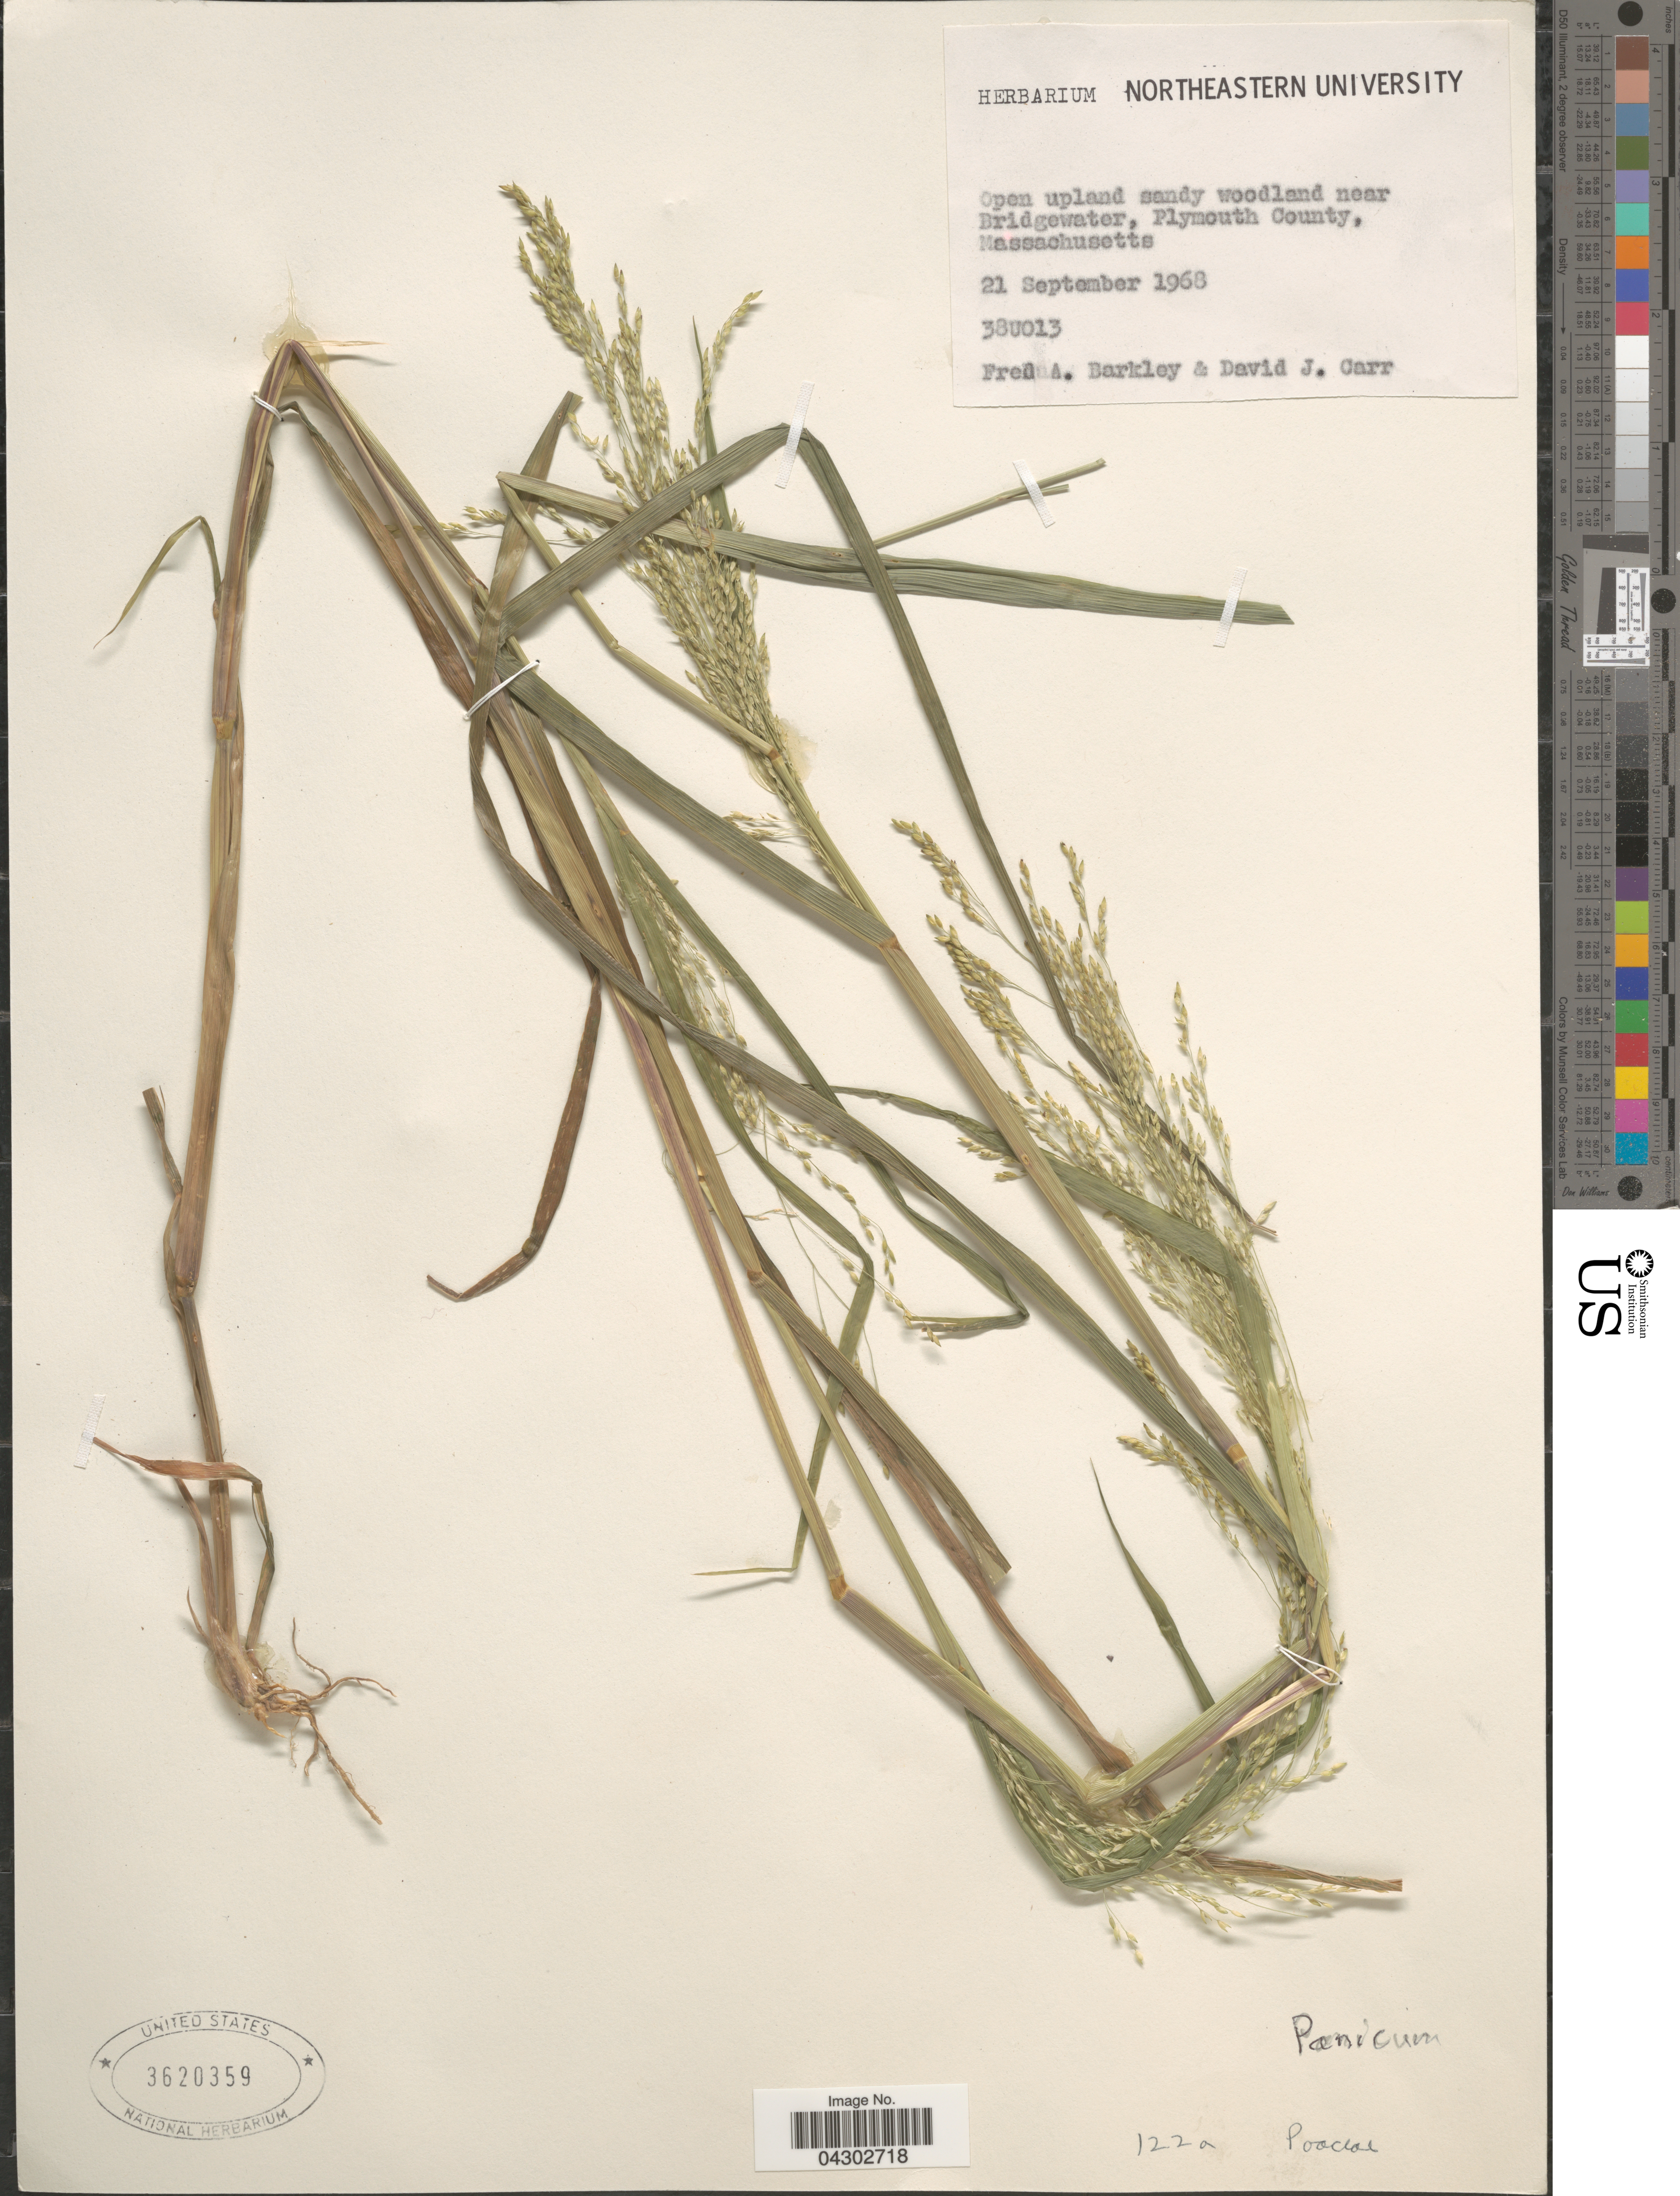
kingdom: Plantae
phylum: Tracheophyta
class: Liliopsida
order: Poales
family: Poaceae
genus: Panicum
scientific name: Panicum sp.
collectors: F. A. Barkley & D. J. Carr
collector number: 38U013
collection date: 1968-09-21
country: United States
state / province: Massachusetts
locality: Open upland sandy woodland near Bridgewater, Plymouth County.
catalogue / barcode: US 3620359